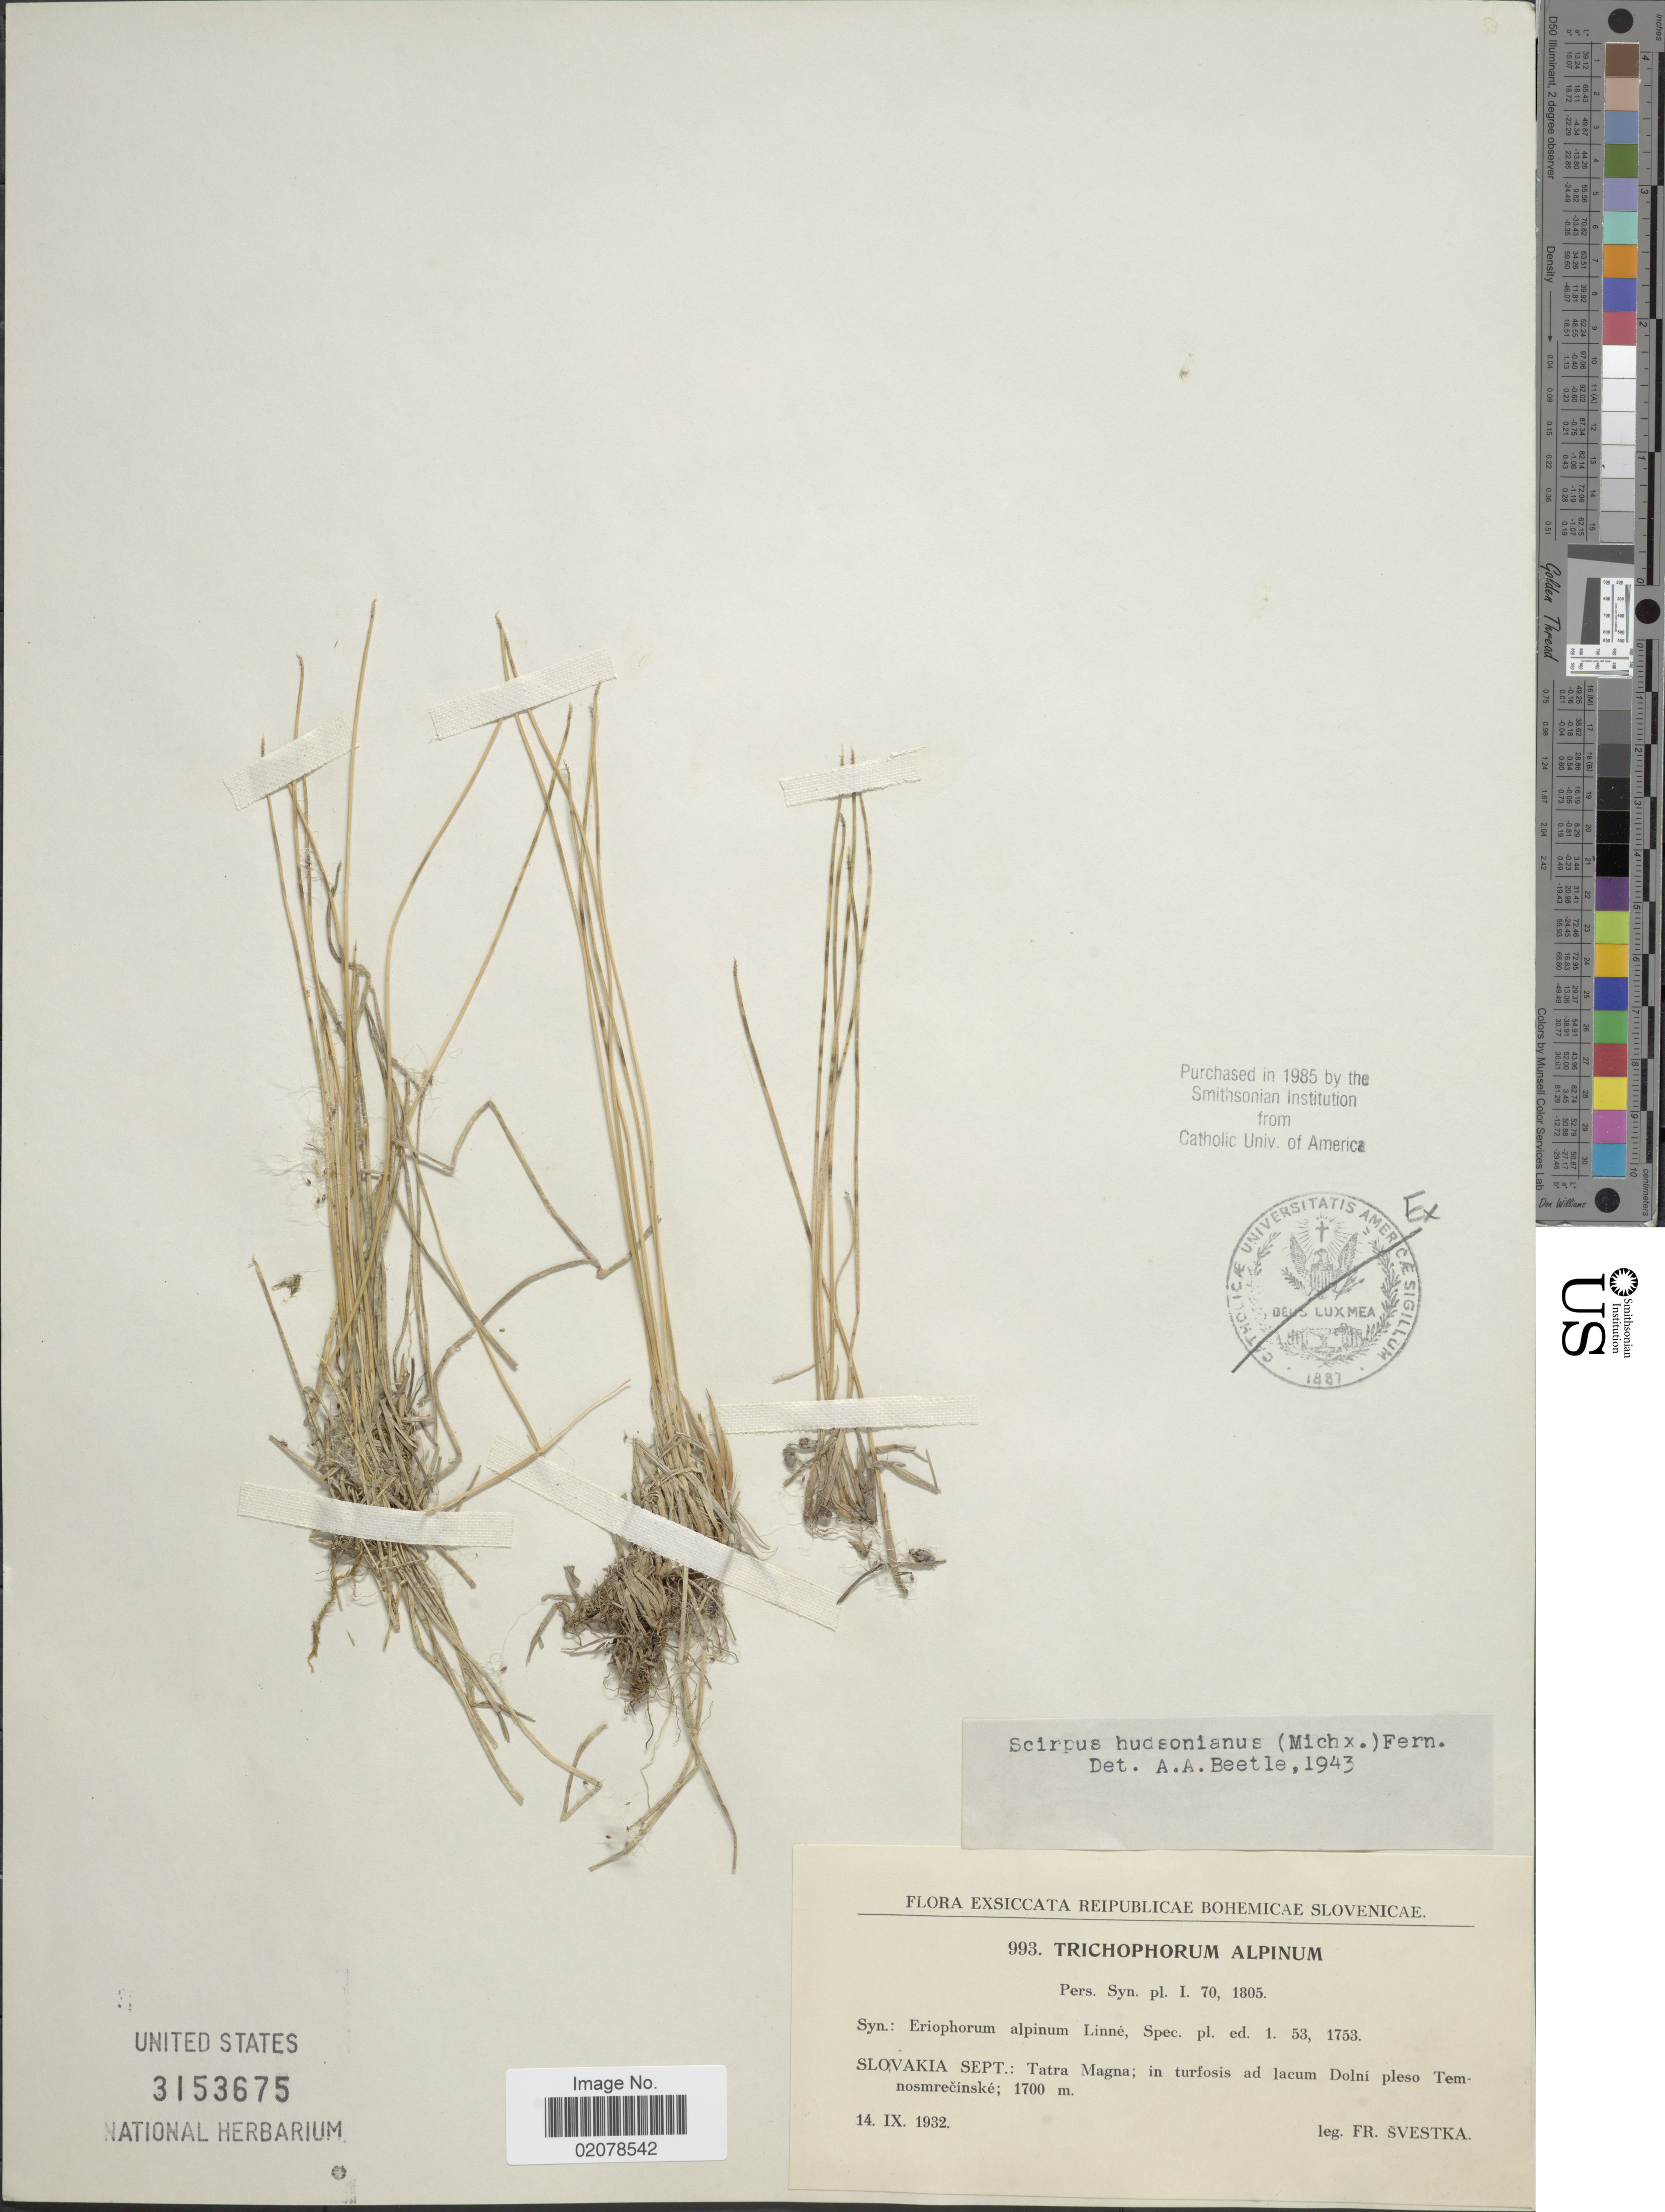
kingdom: Plantae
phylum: Tracheophyta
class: Liliopsida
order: Poales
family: Cyperaceae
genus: Trichophorum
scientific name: Trichophorum alpinum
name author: (L.) Pers.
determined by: Strong, M. T., (US), Smithsonian Institution - National Museum of Natural History (UNITED STATES)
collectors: F. Svestka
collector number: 993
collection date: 1932-09-12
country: Slovakia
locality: Slovakia Sept.: Tratra Magna; in turfosis ad lacum Dolni pleso Temnosrecinske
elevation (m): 1700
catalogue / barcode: US 3153675